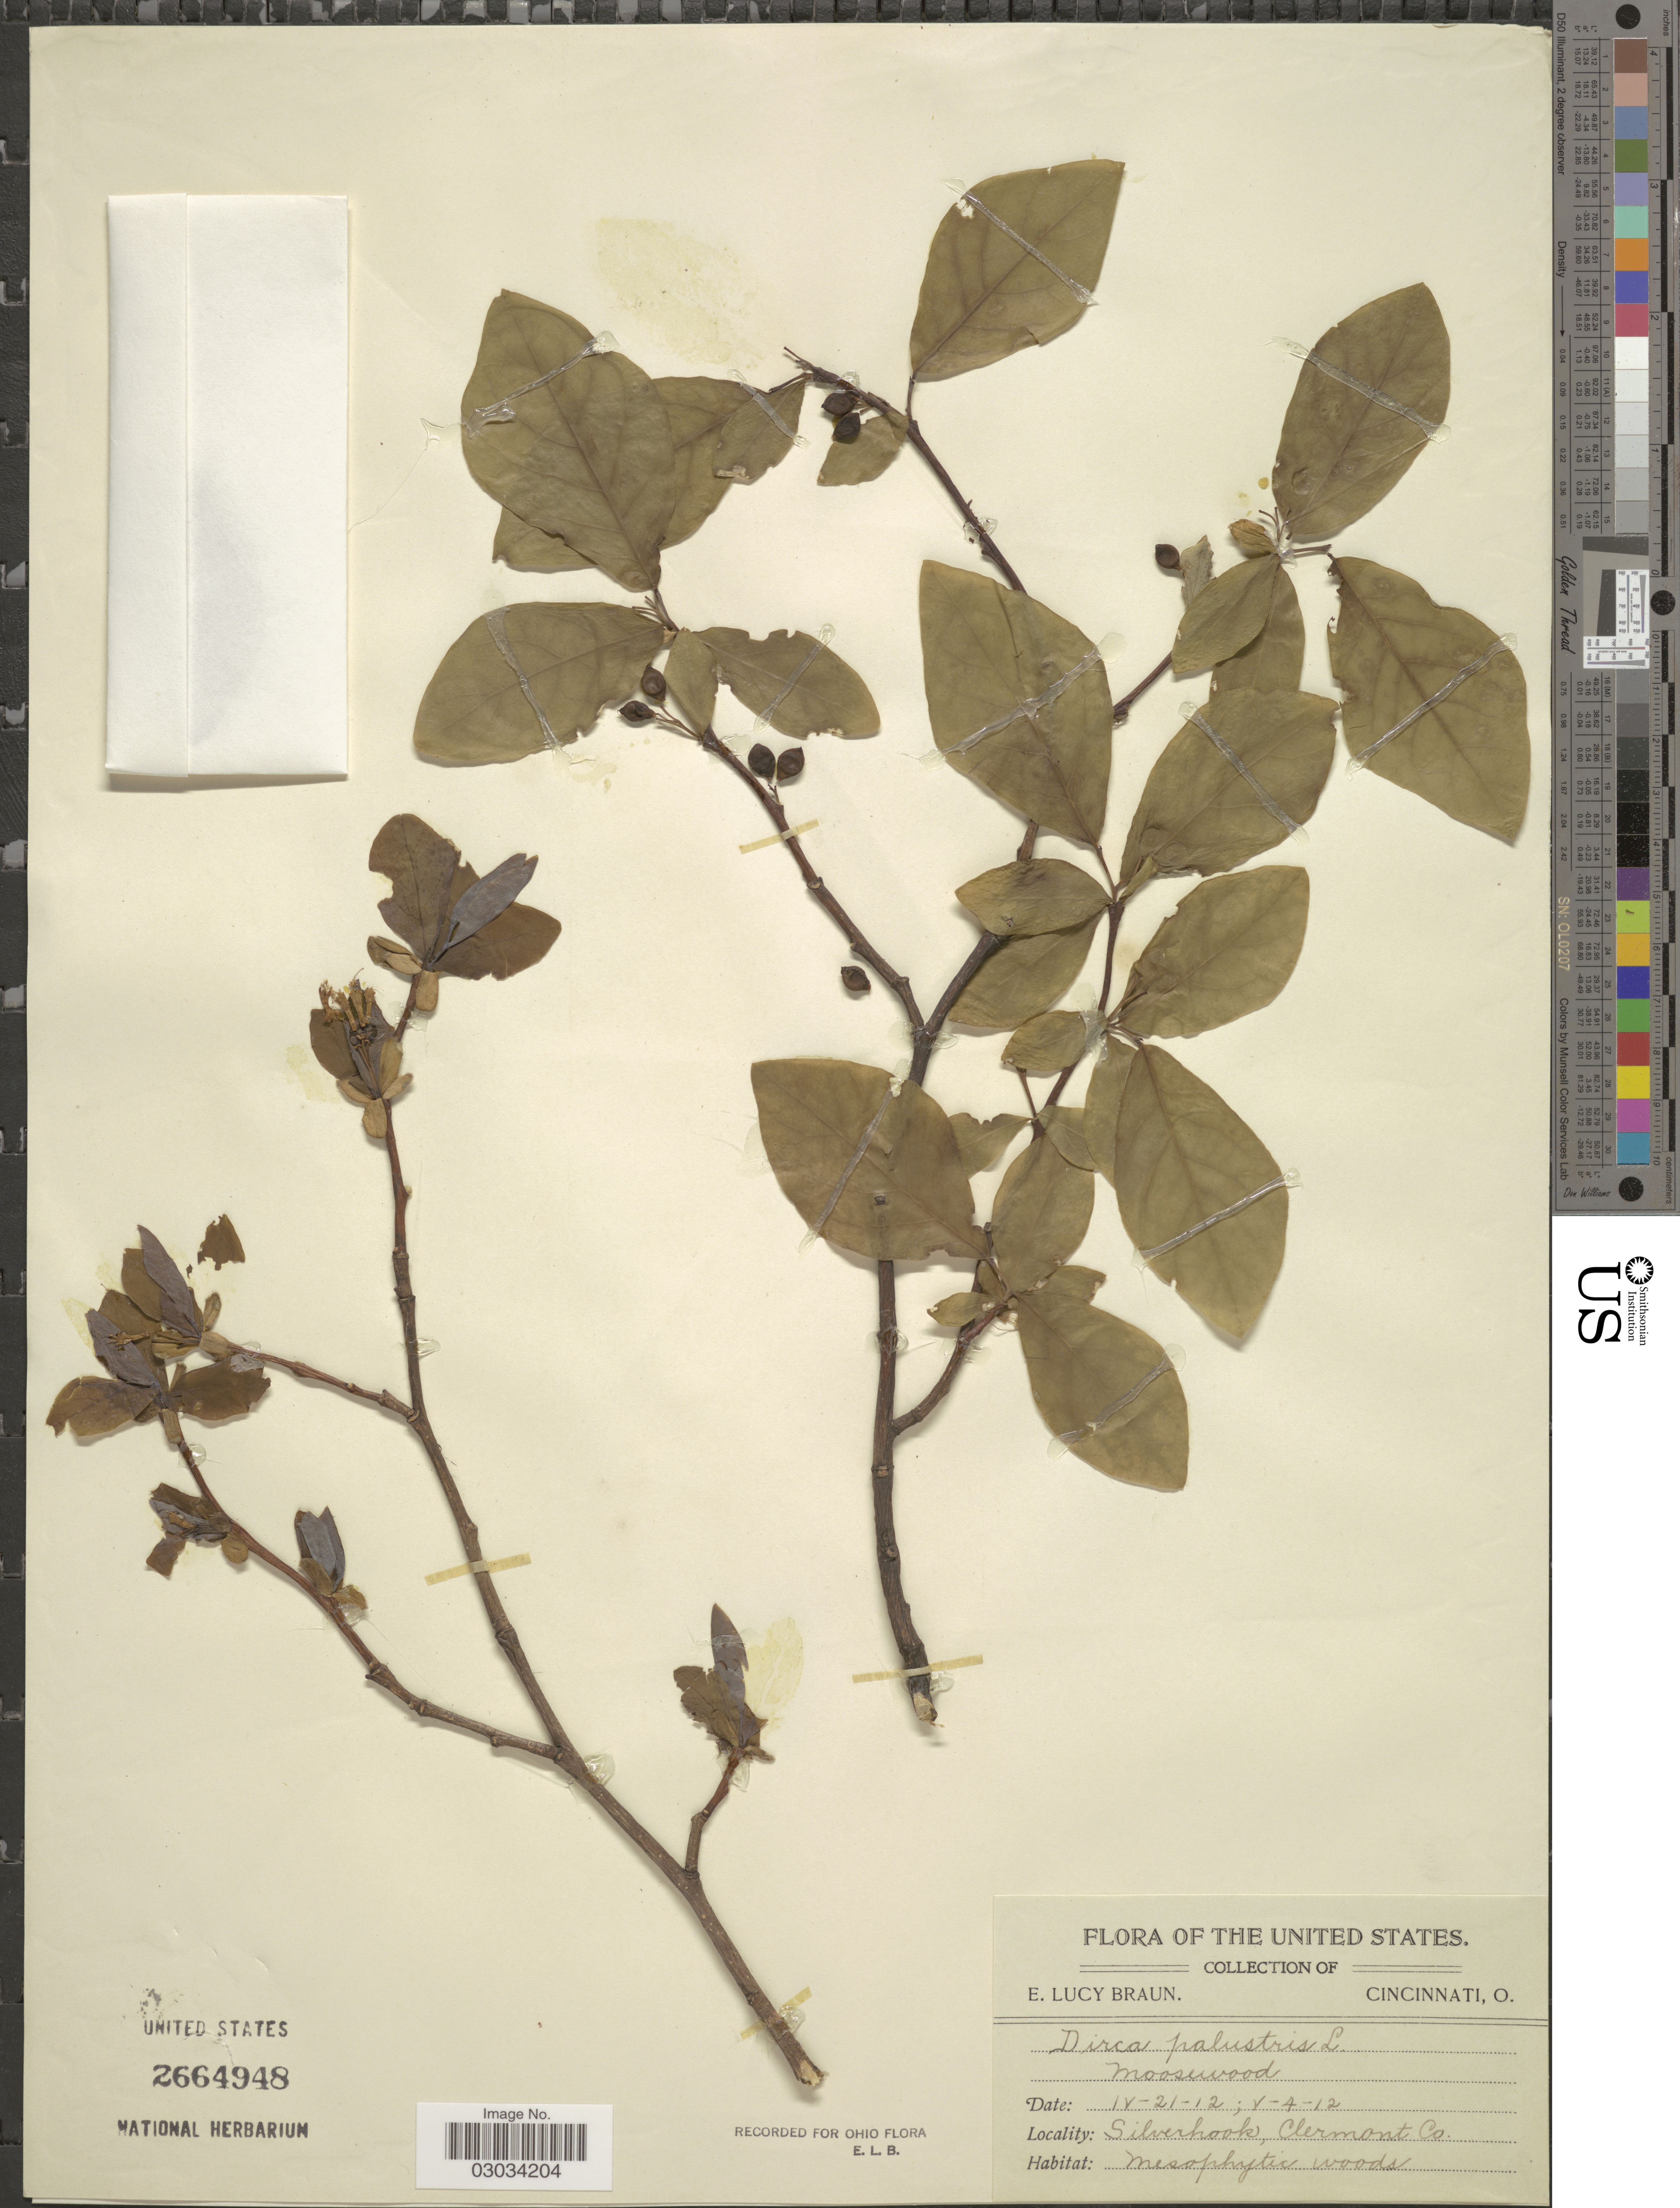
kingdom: Plantae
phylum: Tracheophyta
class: Magnoliopsida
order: Malvales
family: Thymelaeaceae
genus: Dirca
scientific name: Dirca palustris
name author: L.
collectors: E. L. Braun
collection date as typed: Transcribed d/m/y: 21/4/12 to 4/5/12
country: United States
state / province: Ohio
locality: Silverhook, Clermont Co.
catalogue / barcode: US 2664948